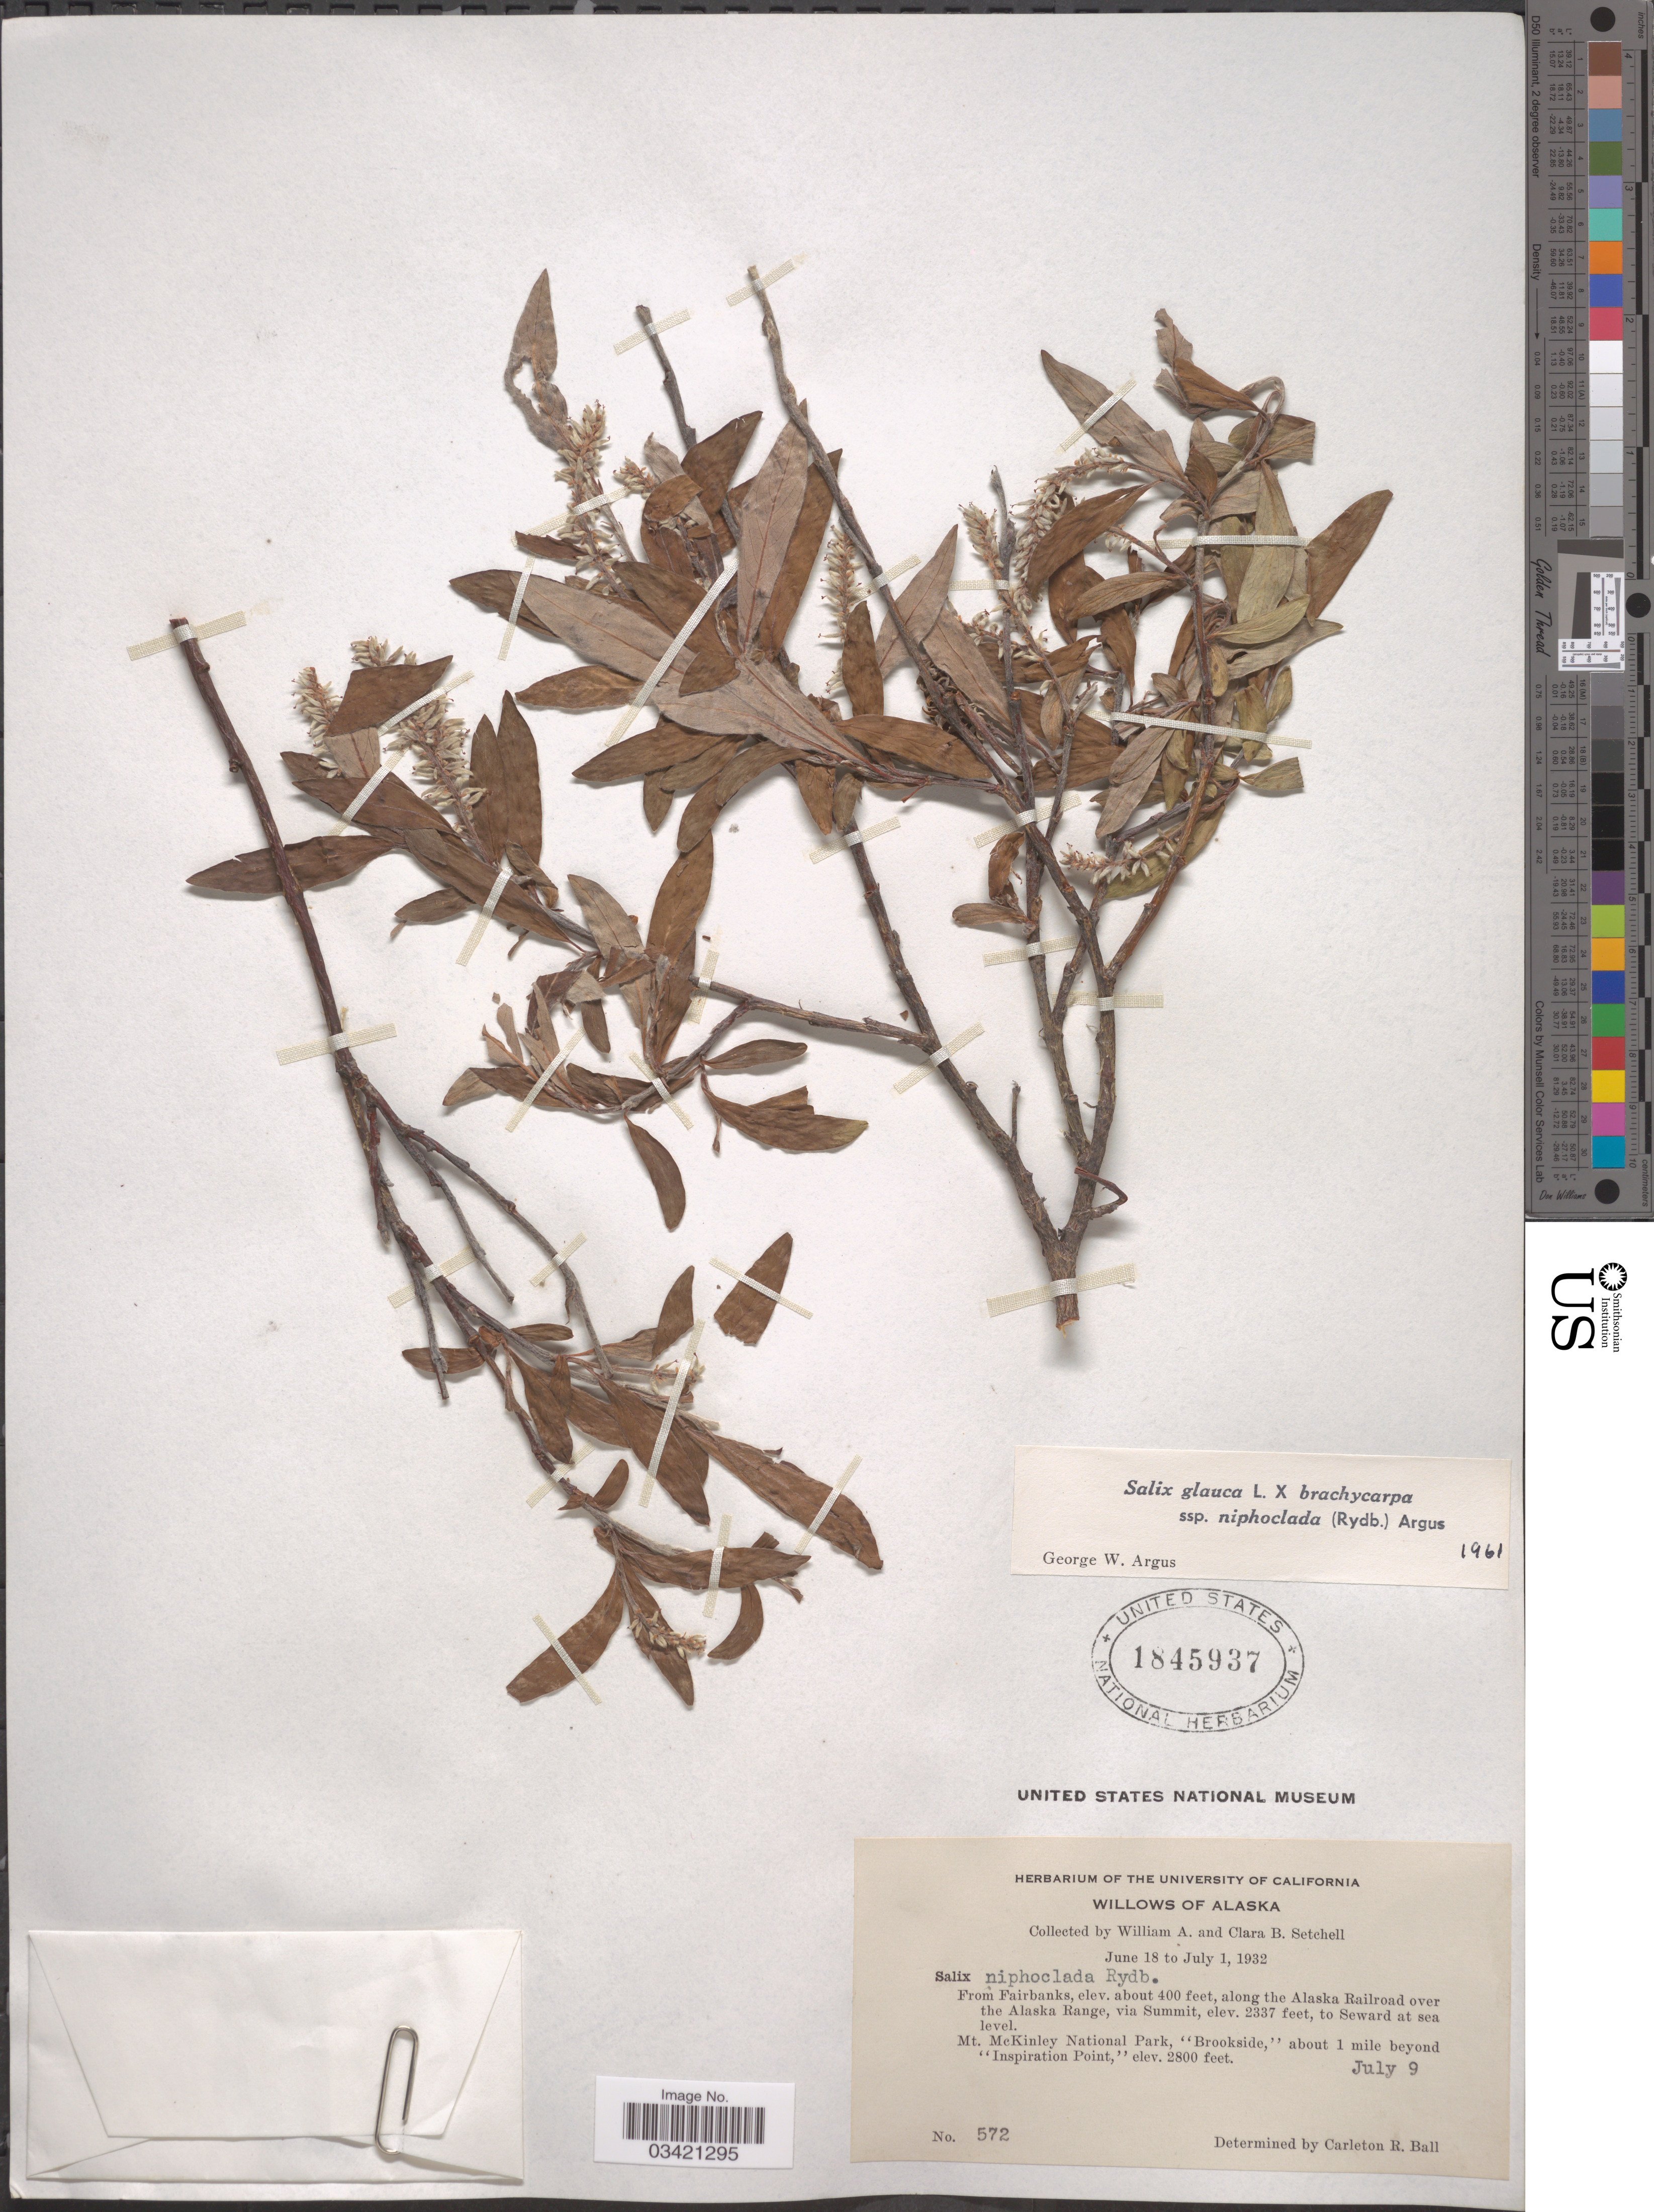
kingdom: Plantae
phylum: Tracheophyta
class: Magnoliopsida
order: Malpighiales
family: Salicaceae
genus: Salix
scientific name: Salix glauca x S. brachycarpa subsp. niphoclada (Rydb.) Argus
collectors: W. Setchell & C. B. Setchell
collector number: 572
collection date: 1932-07-09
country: United States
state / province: Alaska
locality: From Fairbanks, along the Alaska Railroad over the Alaska Range, via summit, to Seward. Mt. McKinley National Park, "Brookside," about 1 mile beyond "Inspiration Point,".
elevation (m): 0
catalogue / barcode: US 1845937